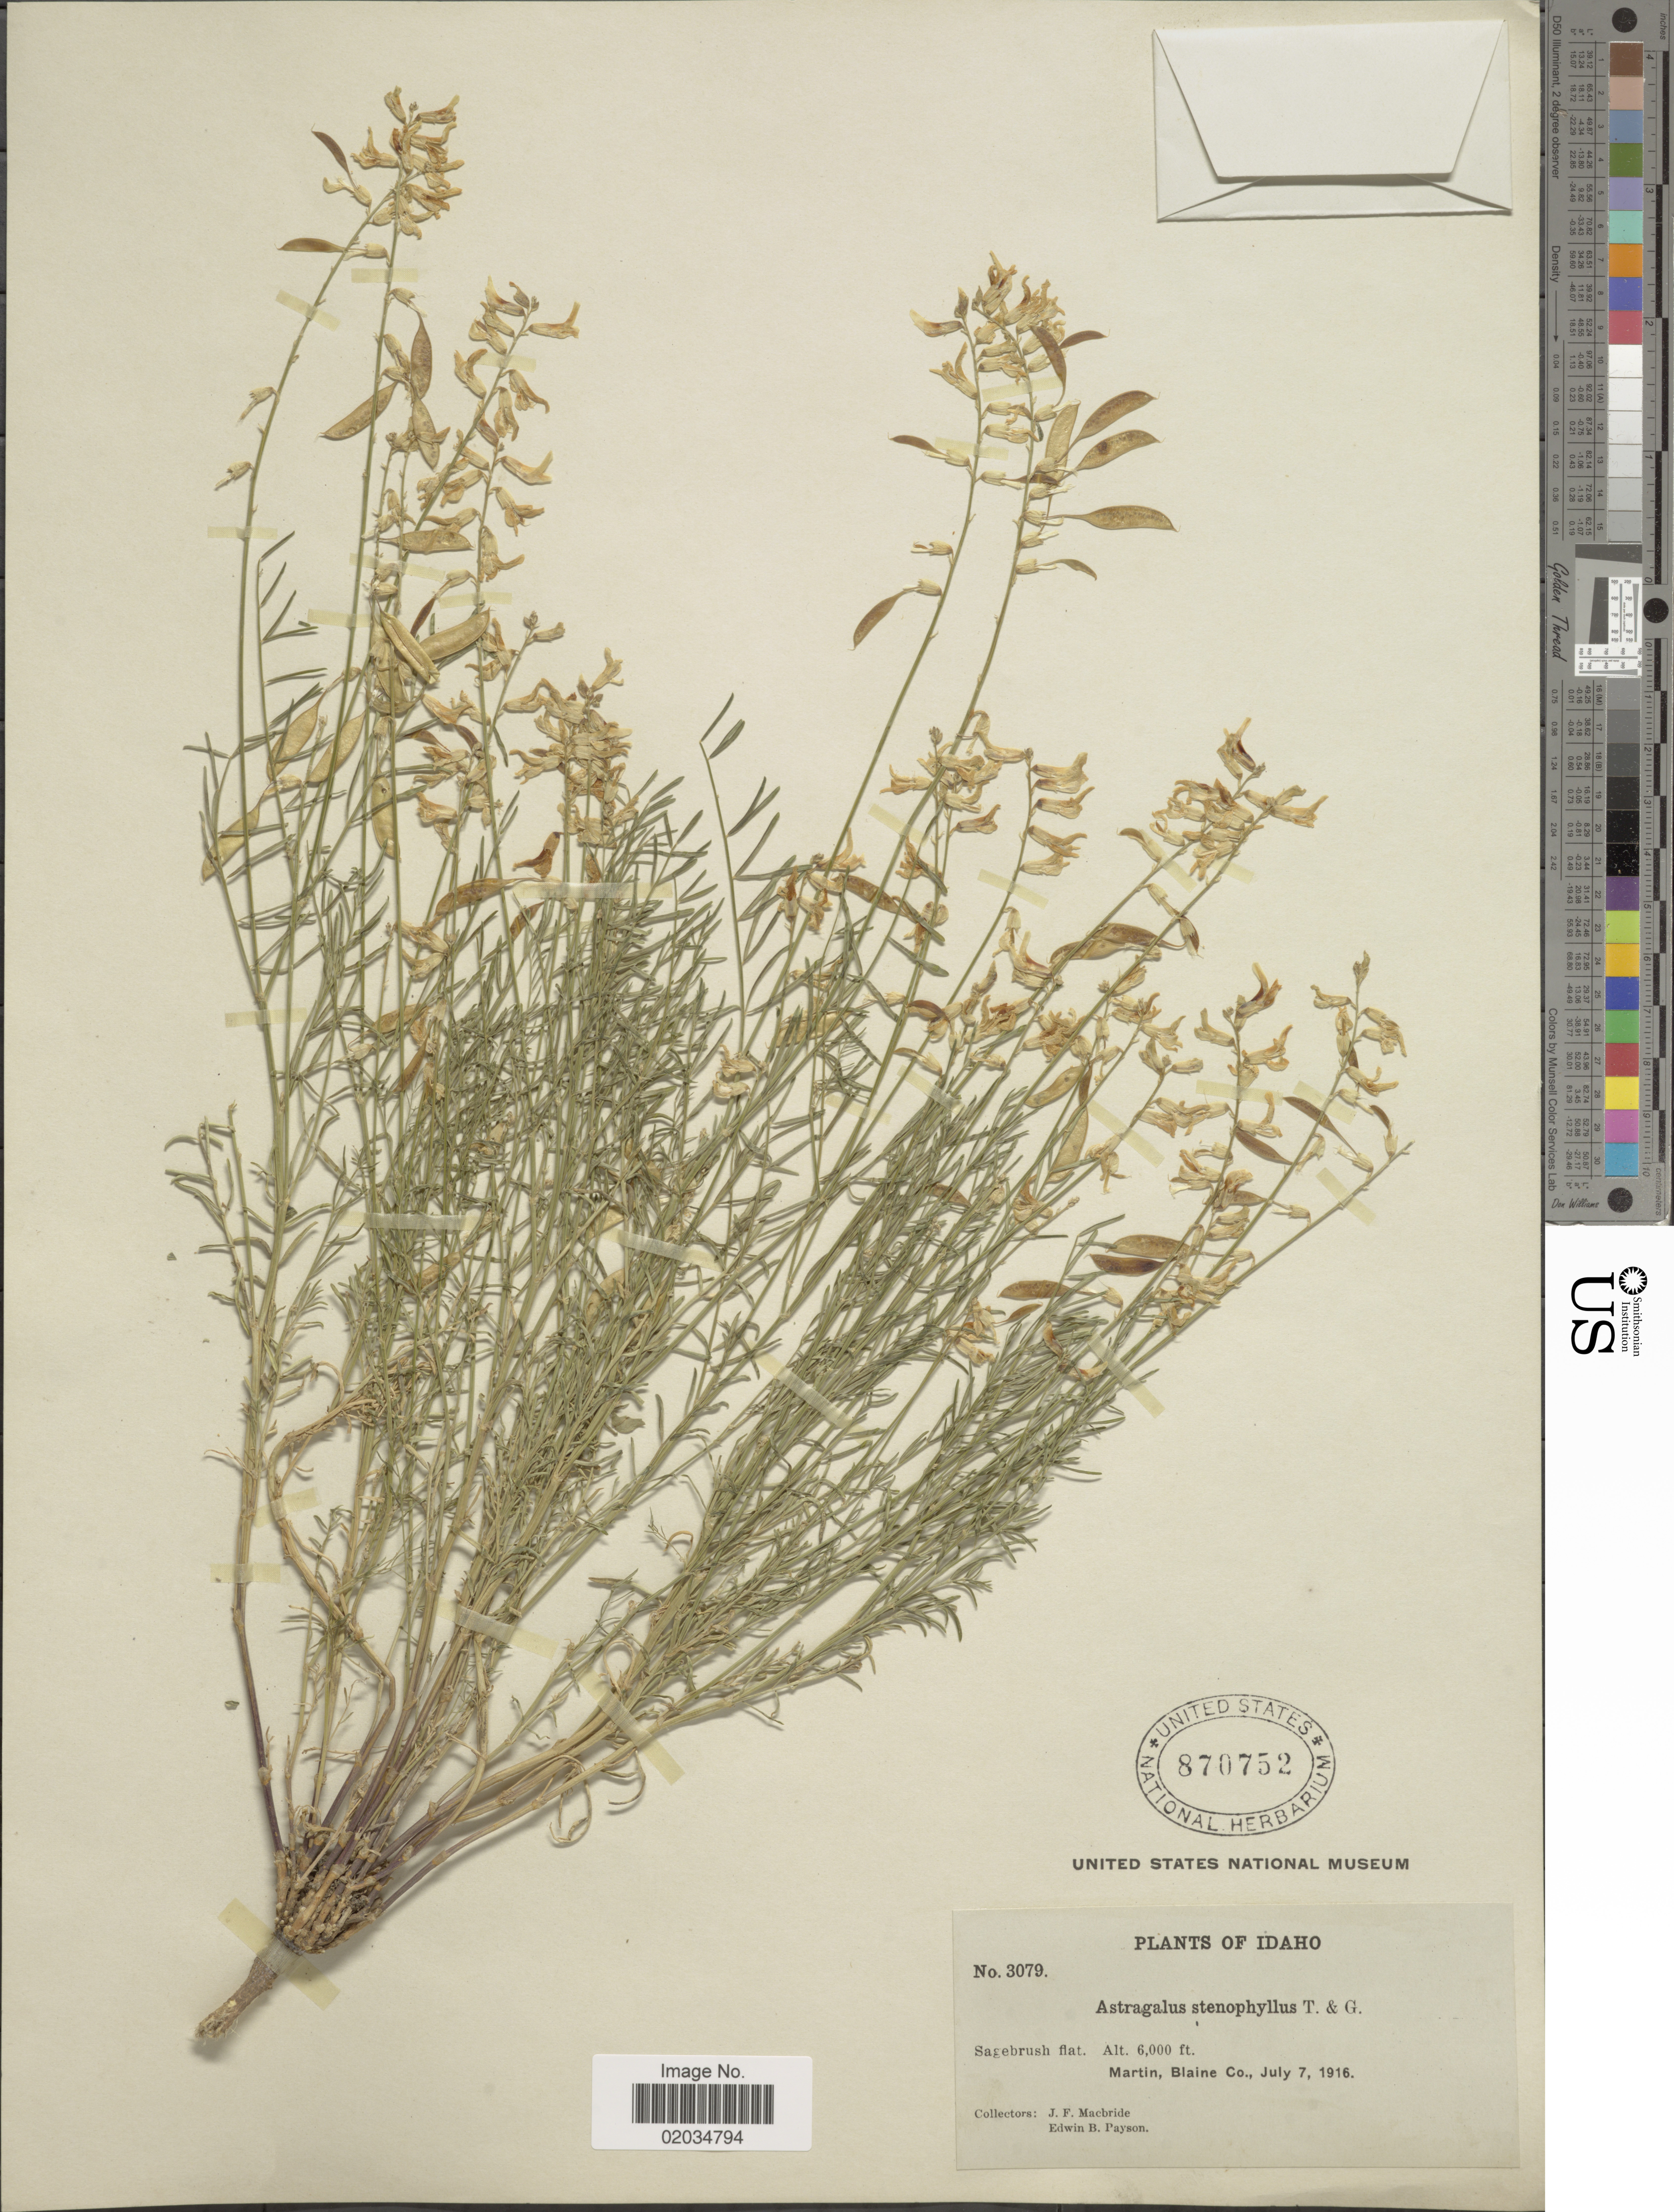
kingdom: Plantae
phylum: Tracheophyta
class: Magnoliopsida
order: Fabales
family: Fabaceae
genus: Astragalus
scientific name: Astragalus stenophyllus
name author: Torr. & A. Gray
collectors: J. F. Macbride & E. B. Payson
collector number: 3079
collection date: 1916-07-07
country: United States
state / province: Idaho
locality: Martin, Blaine Co.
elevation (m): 1829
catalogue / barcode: US 870752